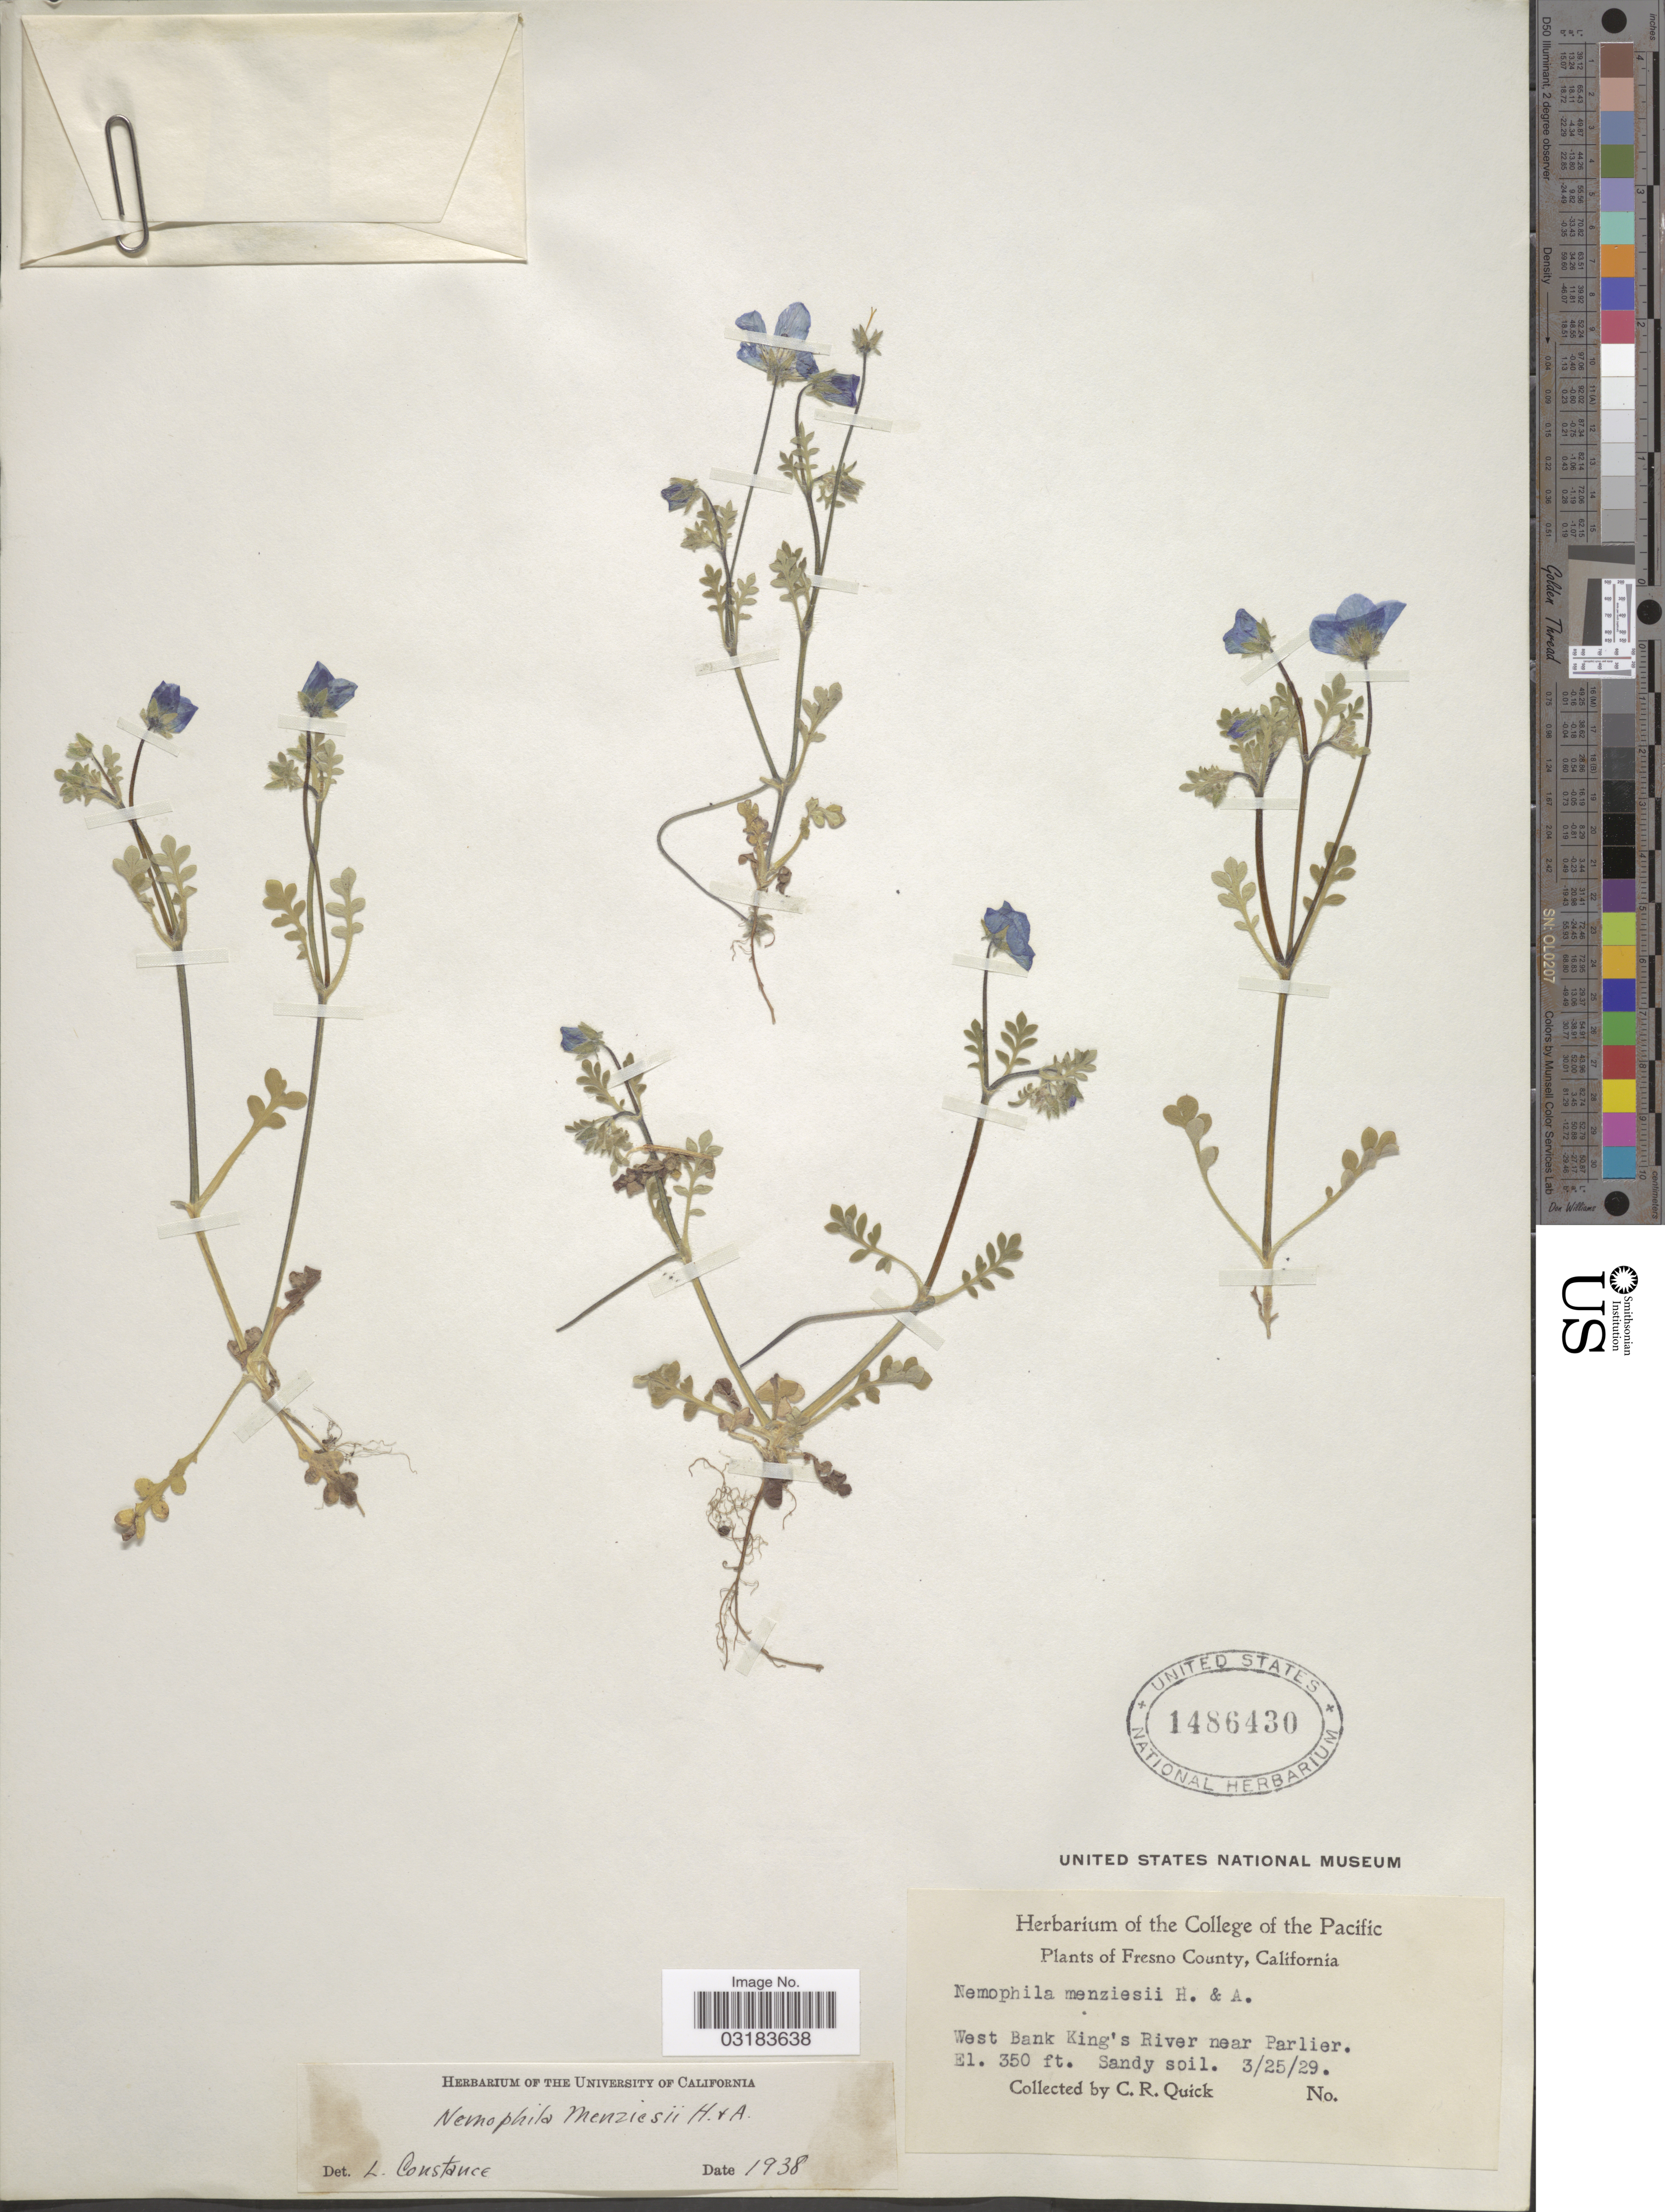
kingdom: Plantae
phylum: Tracheophyta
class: Magnoliopsida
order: Boraginales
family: Hydrophyllaceae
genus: Nemophila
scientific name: Nemophila menziesii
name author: Hook. & Arn.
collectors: C. Quick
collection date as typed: Transcribed d/m/y: 25/3/29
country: United States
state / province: California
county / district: Fresno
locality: Fresno County. West Bank King's River near Parlier.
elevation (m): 107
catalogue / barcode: US 1486430